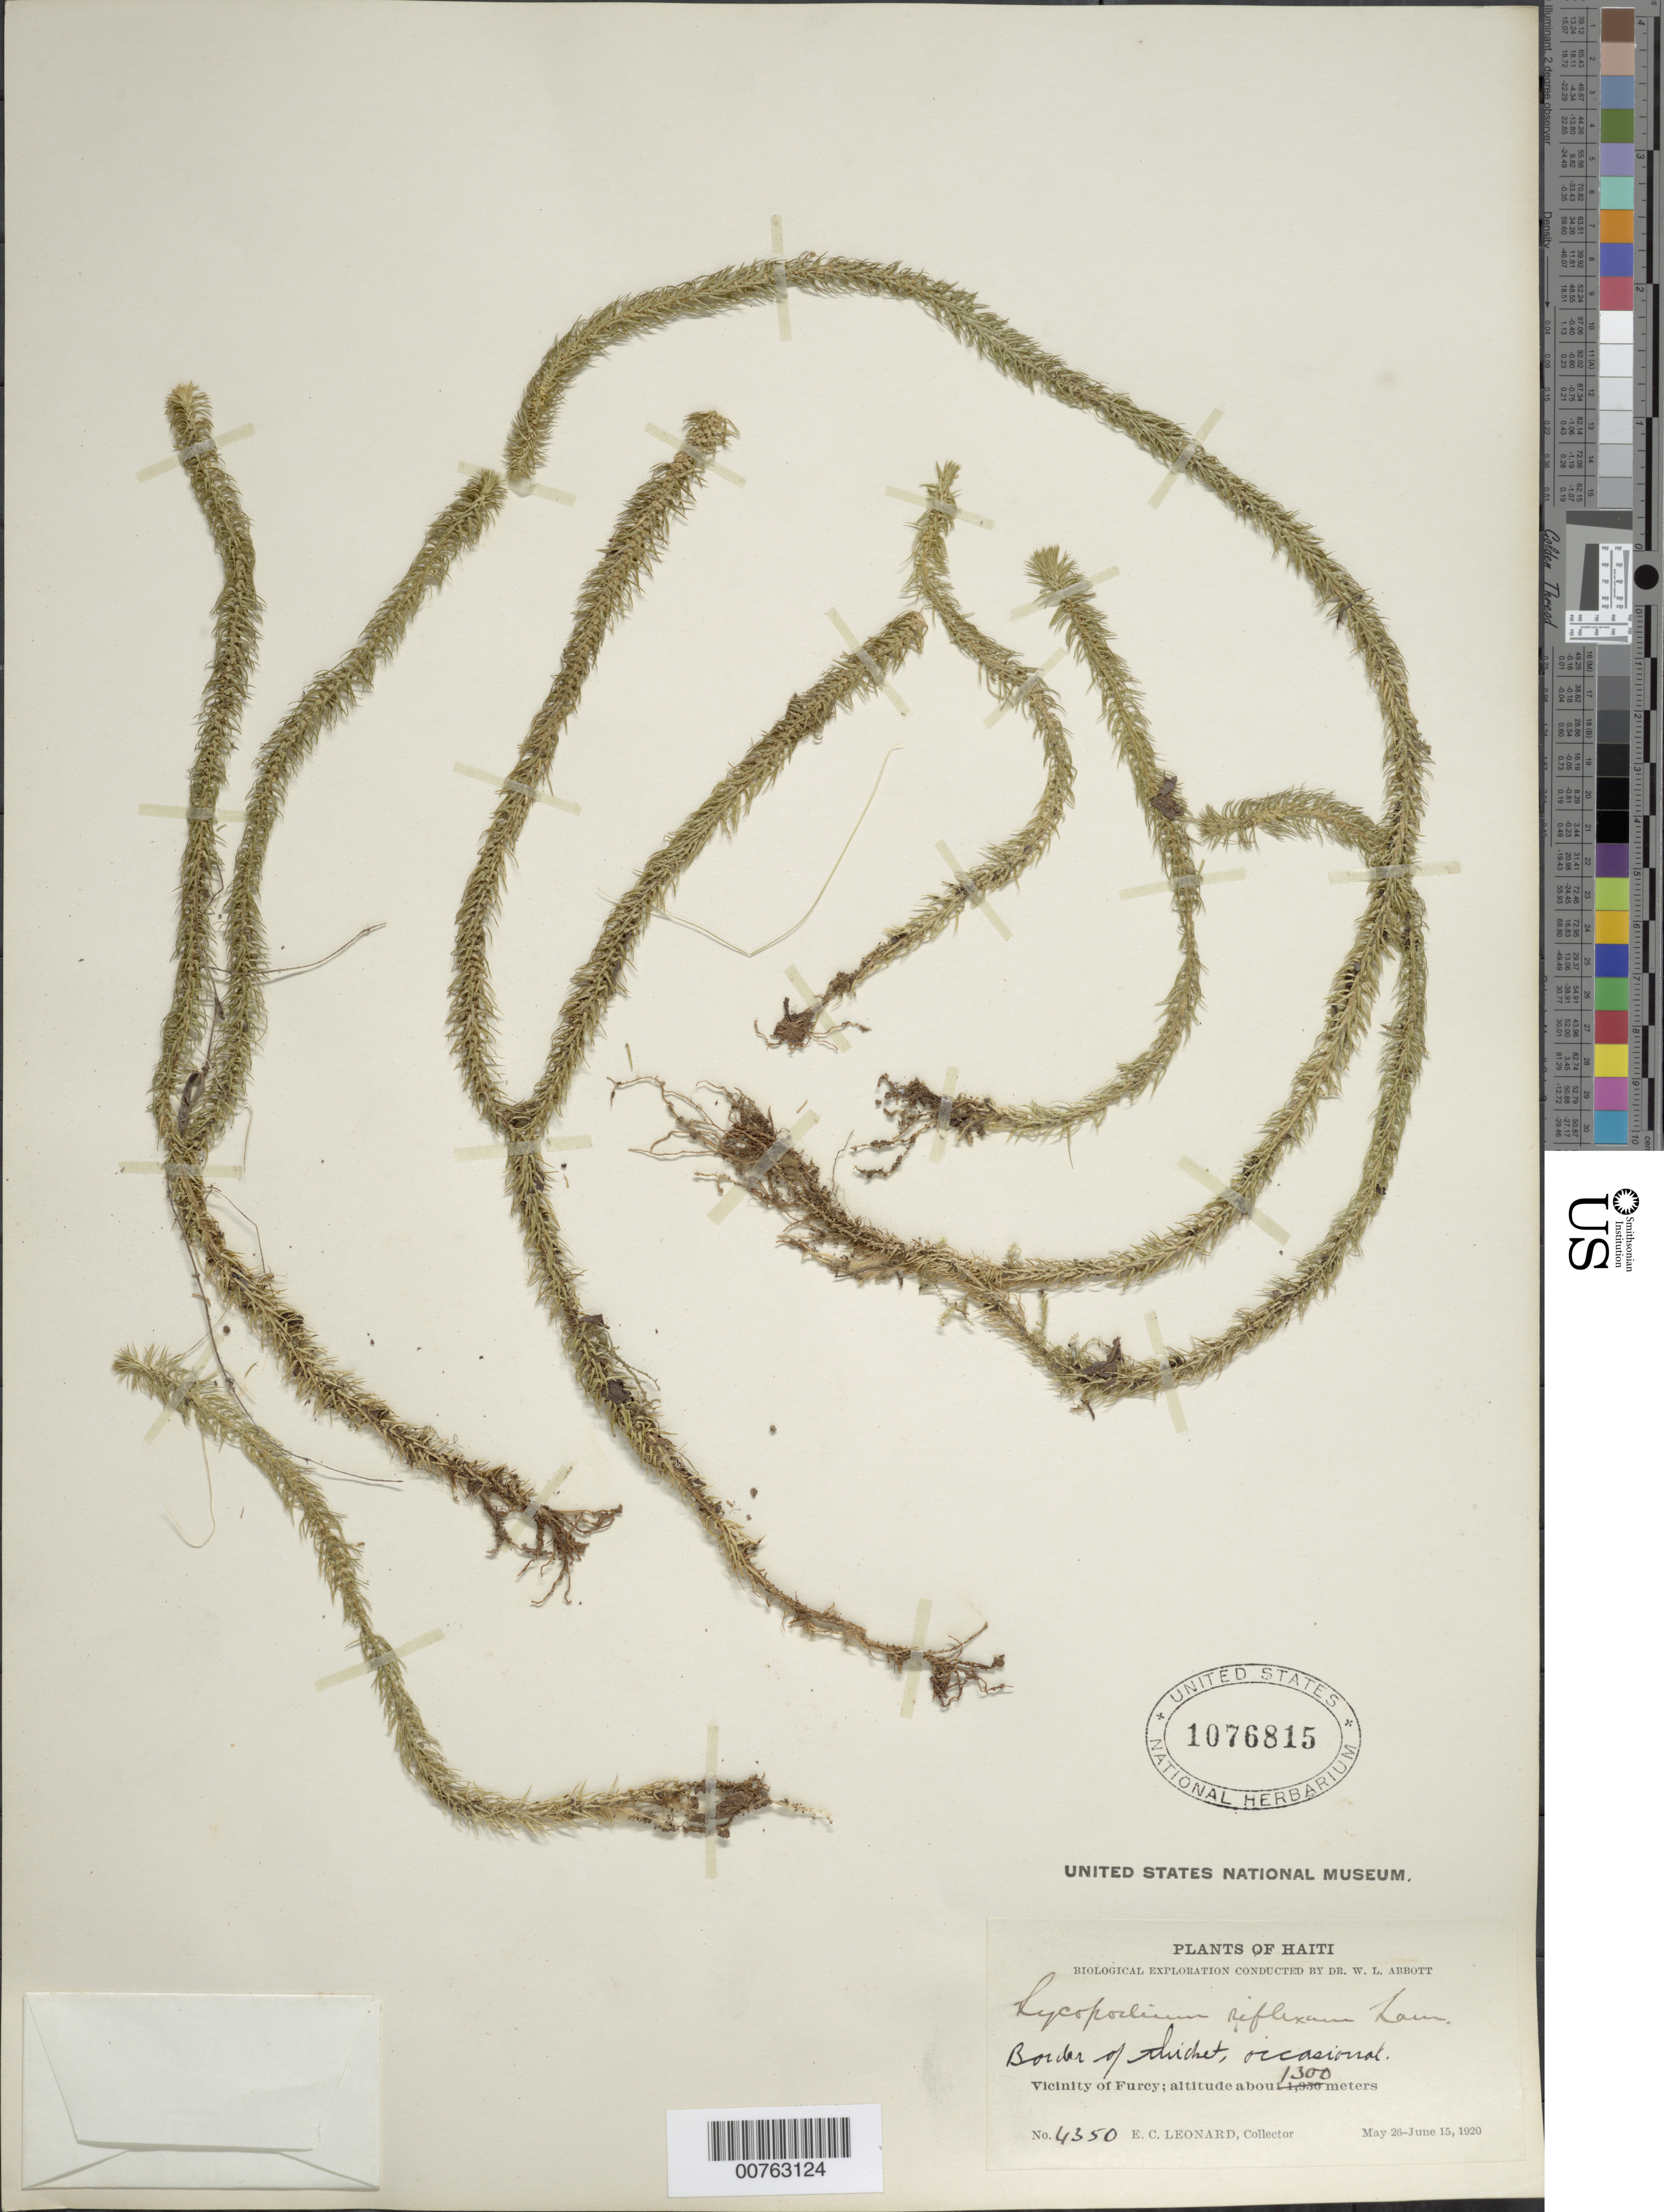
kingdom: Plantae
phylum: Tracheophyta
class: Lycopodiopsida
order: Lycopodiales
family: Lycopodiaceae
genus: Phlegmariurus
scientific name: Phlegmariurus reflexus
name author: (Lam.) B. Øllg.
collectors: E. C. Leonard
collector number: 4350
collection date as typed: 26 May 1920 15 Jun 1920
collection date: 1920-05-26/1920-06-15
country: Haiti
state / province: Ouest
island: Hispaniola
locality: Vicinity of Furcy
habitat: Border of thicket, occasional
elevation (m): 1300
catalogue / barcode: US 1076815